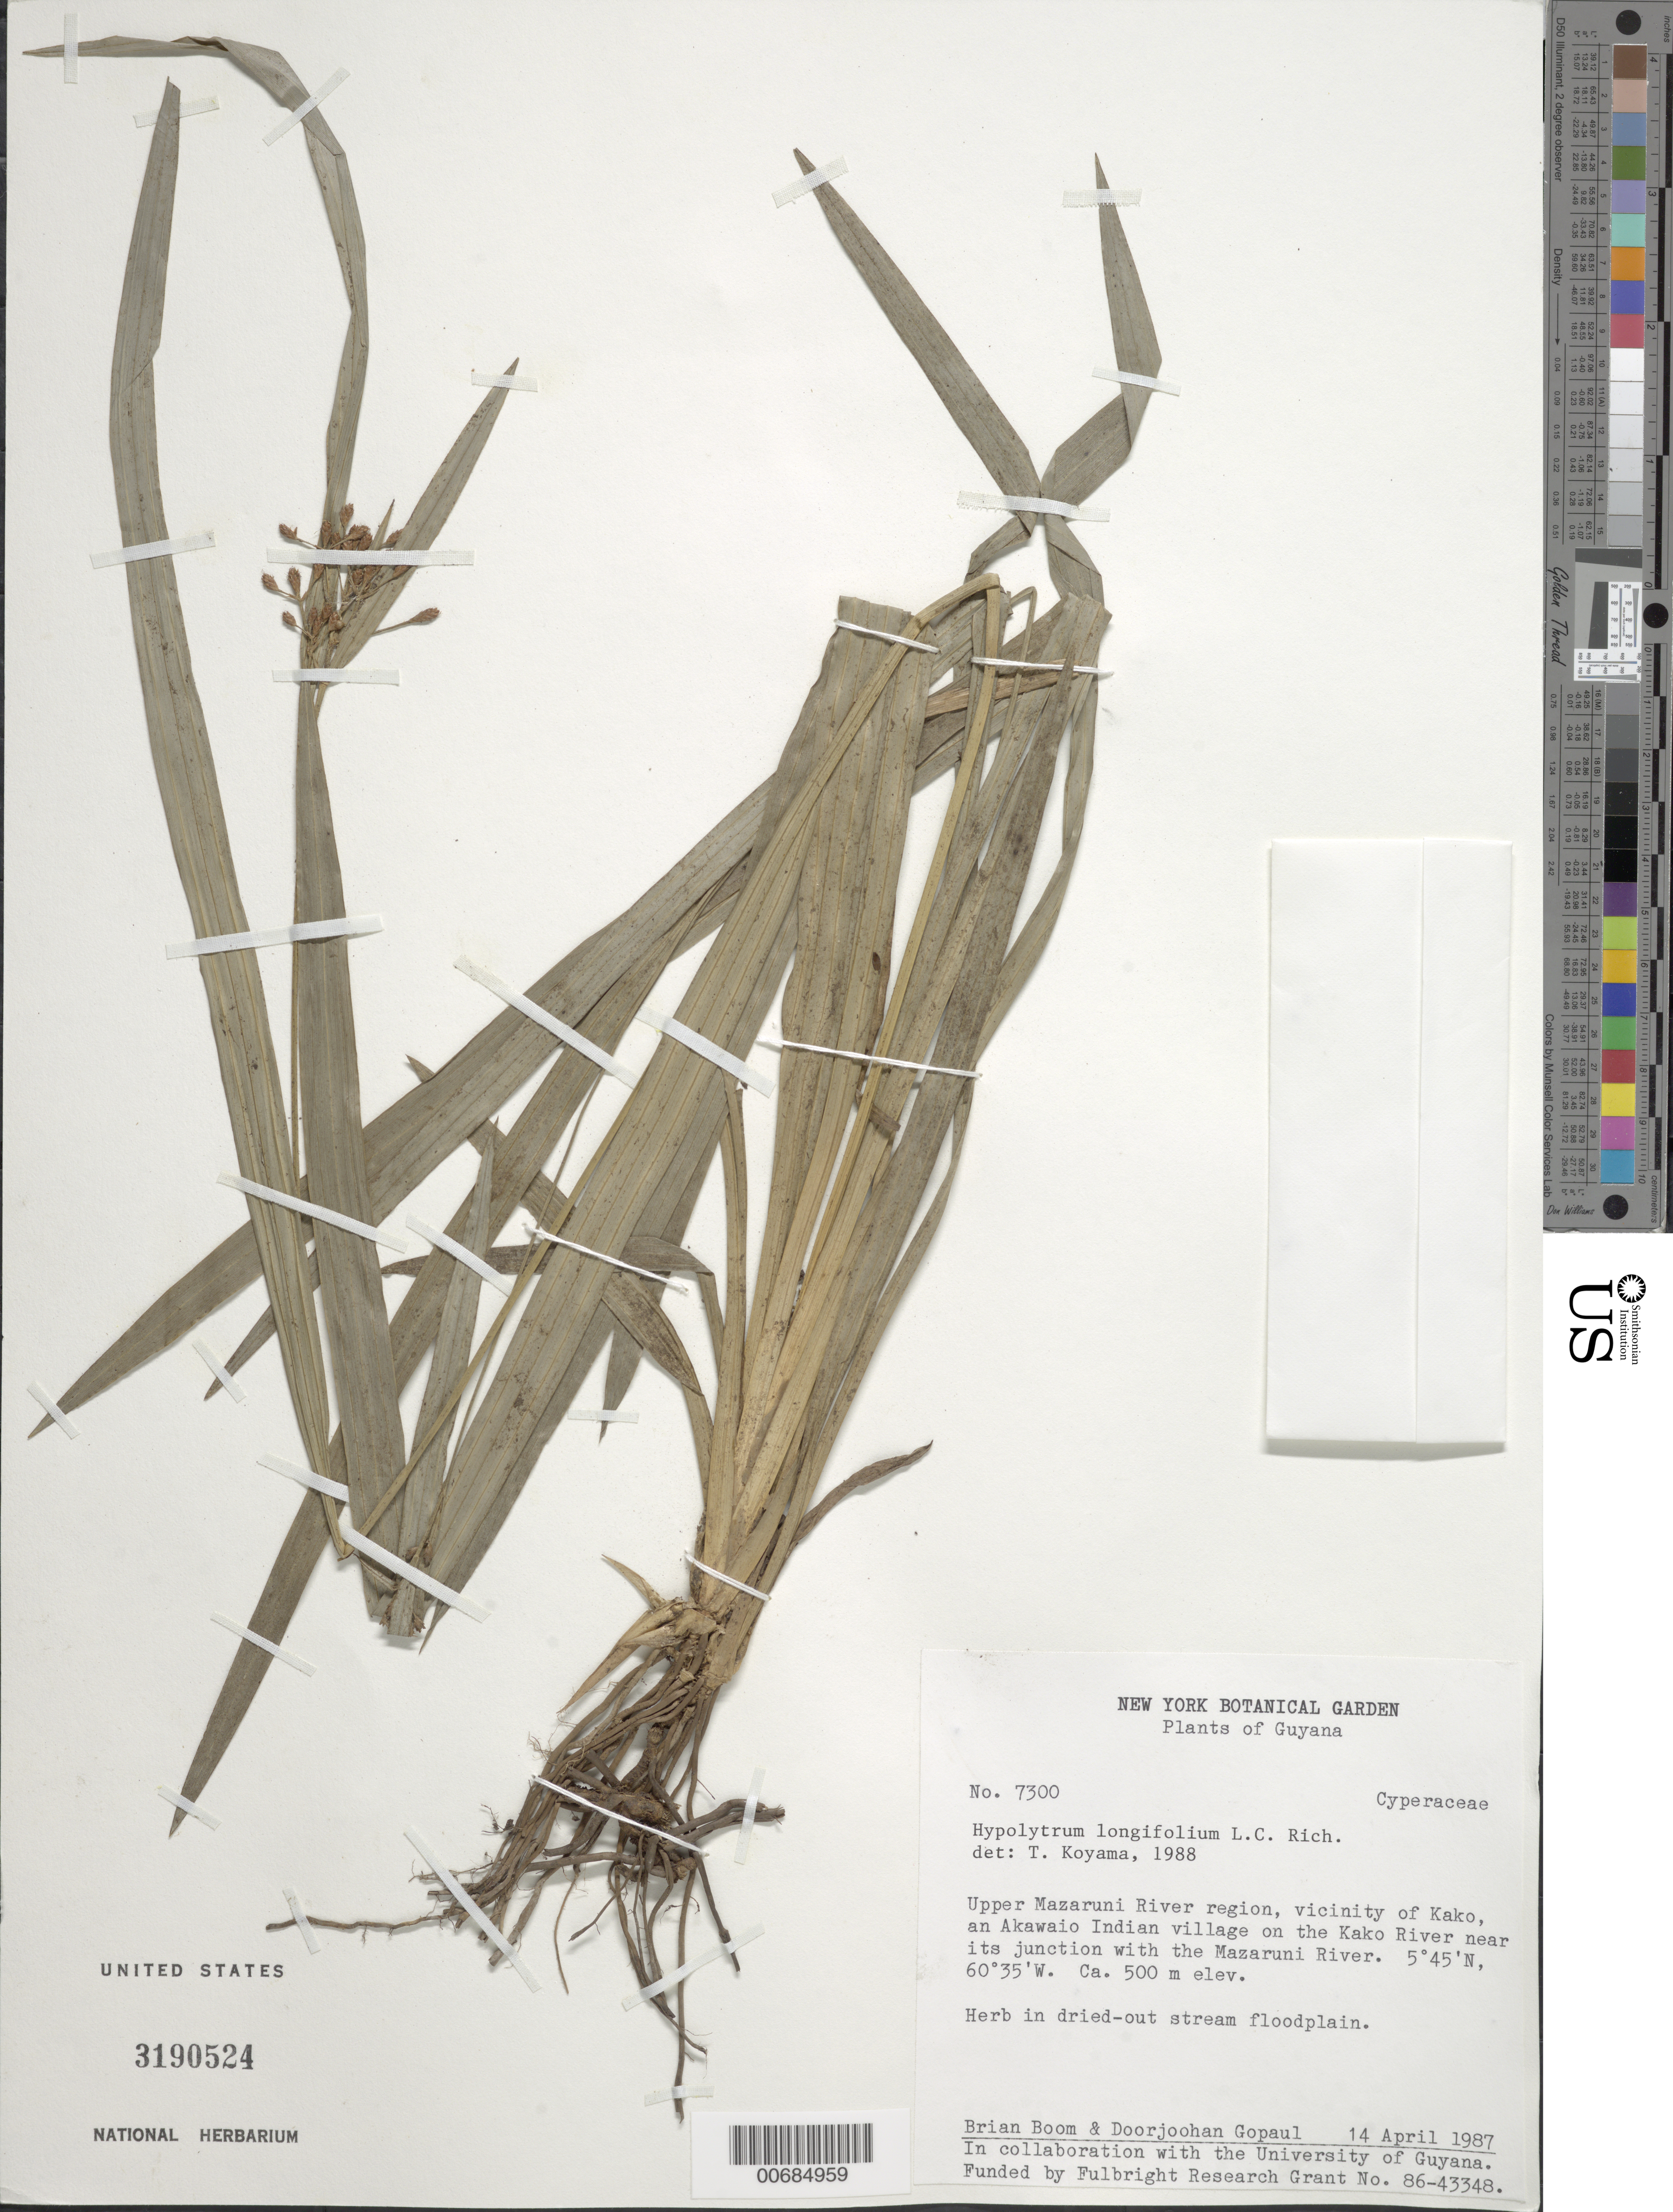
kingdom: Plantae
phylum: Tracheophyta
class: Liliopsida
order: Poales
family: Cyperaceae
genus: Hypolytrum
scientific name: Hypolytrum longifolium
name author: (Rich.) Nees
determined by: Koyama, Tetsuo M.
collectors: B. M. Boom & D. Gopaul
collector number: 7300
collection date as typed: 14-Apr-87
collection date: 1987-04-14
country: Guyana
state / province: Cuyuni-Mazaruni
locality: Kako Village vic., upper Mazaruni River region, on Kako R. near jct with Mazaruni R.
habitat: Dried-out stream floodplain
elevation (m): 500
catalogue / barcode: US 3190524